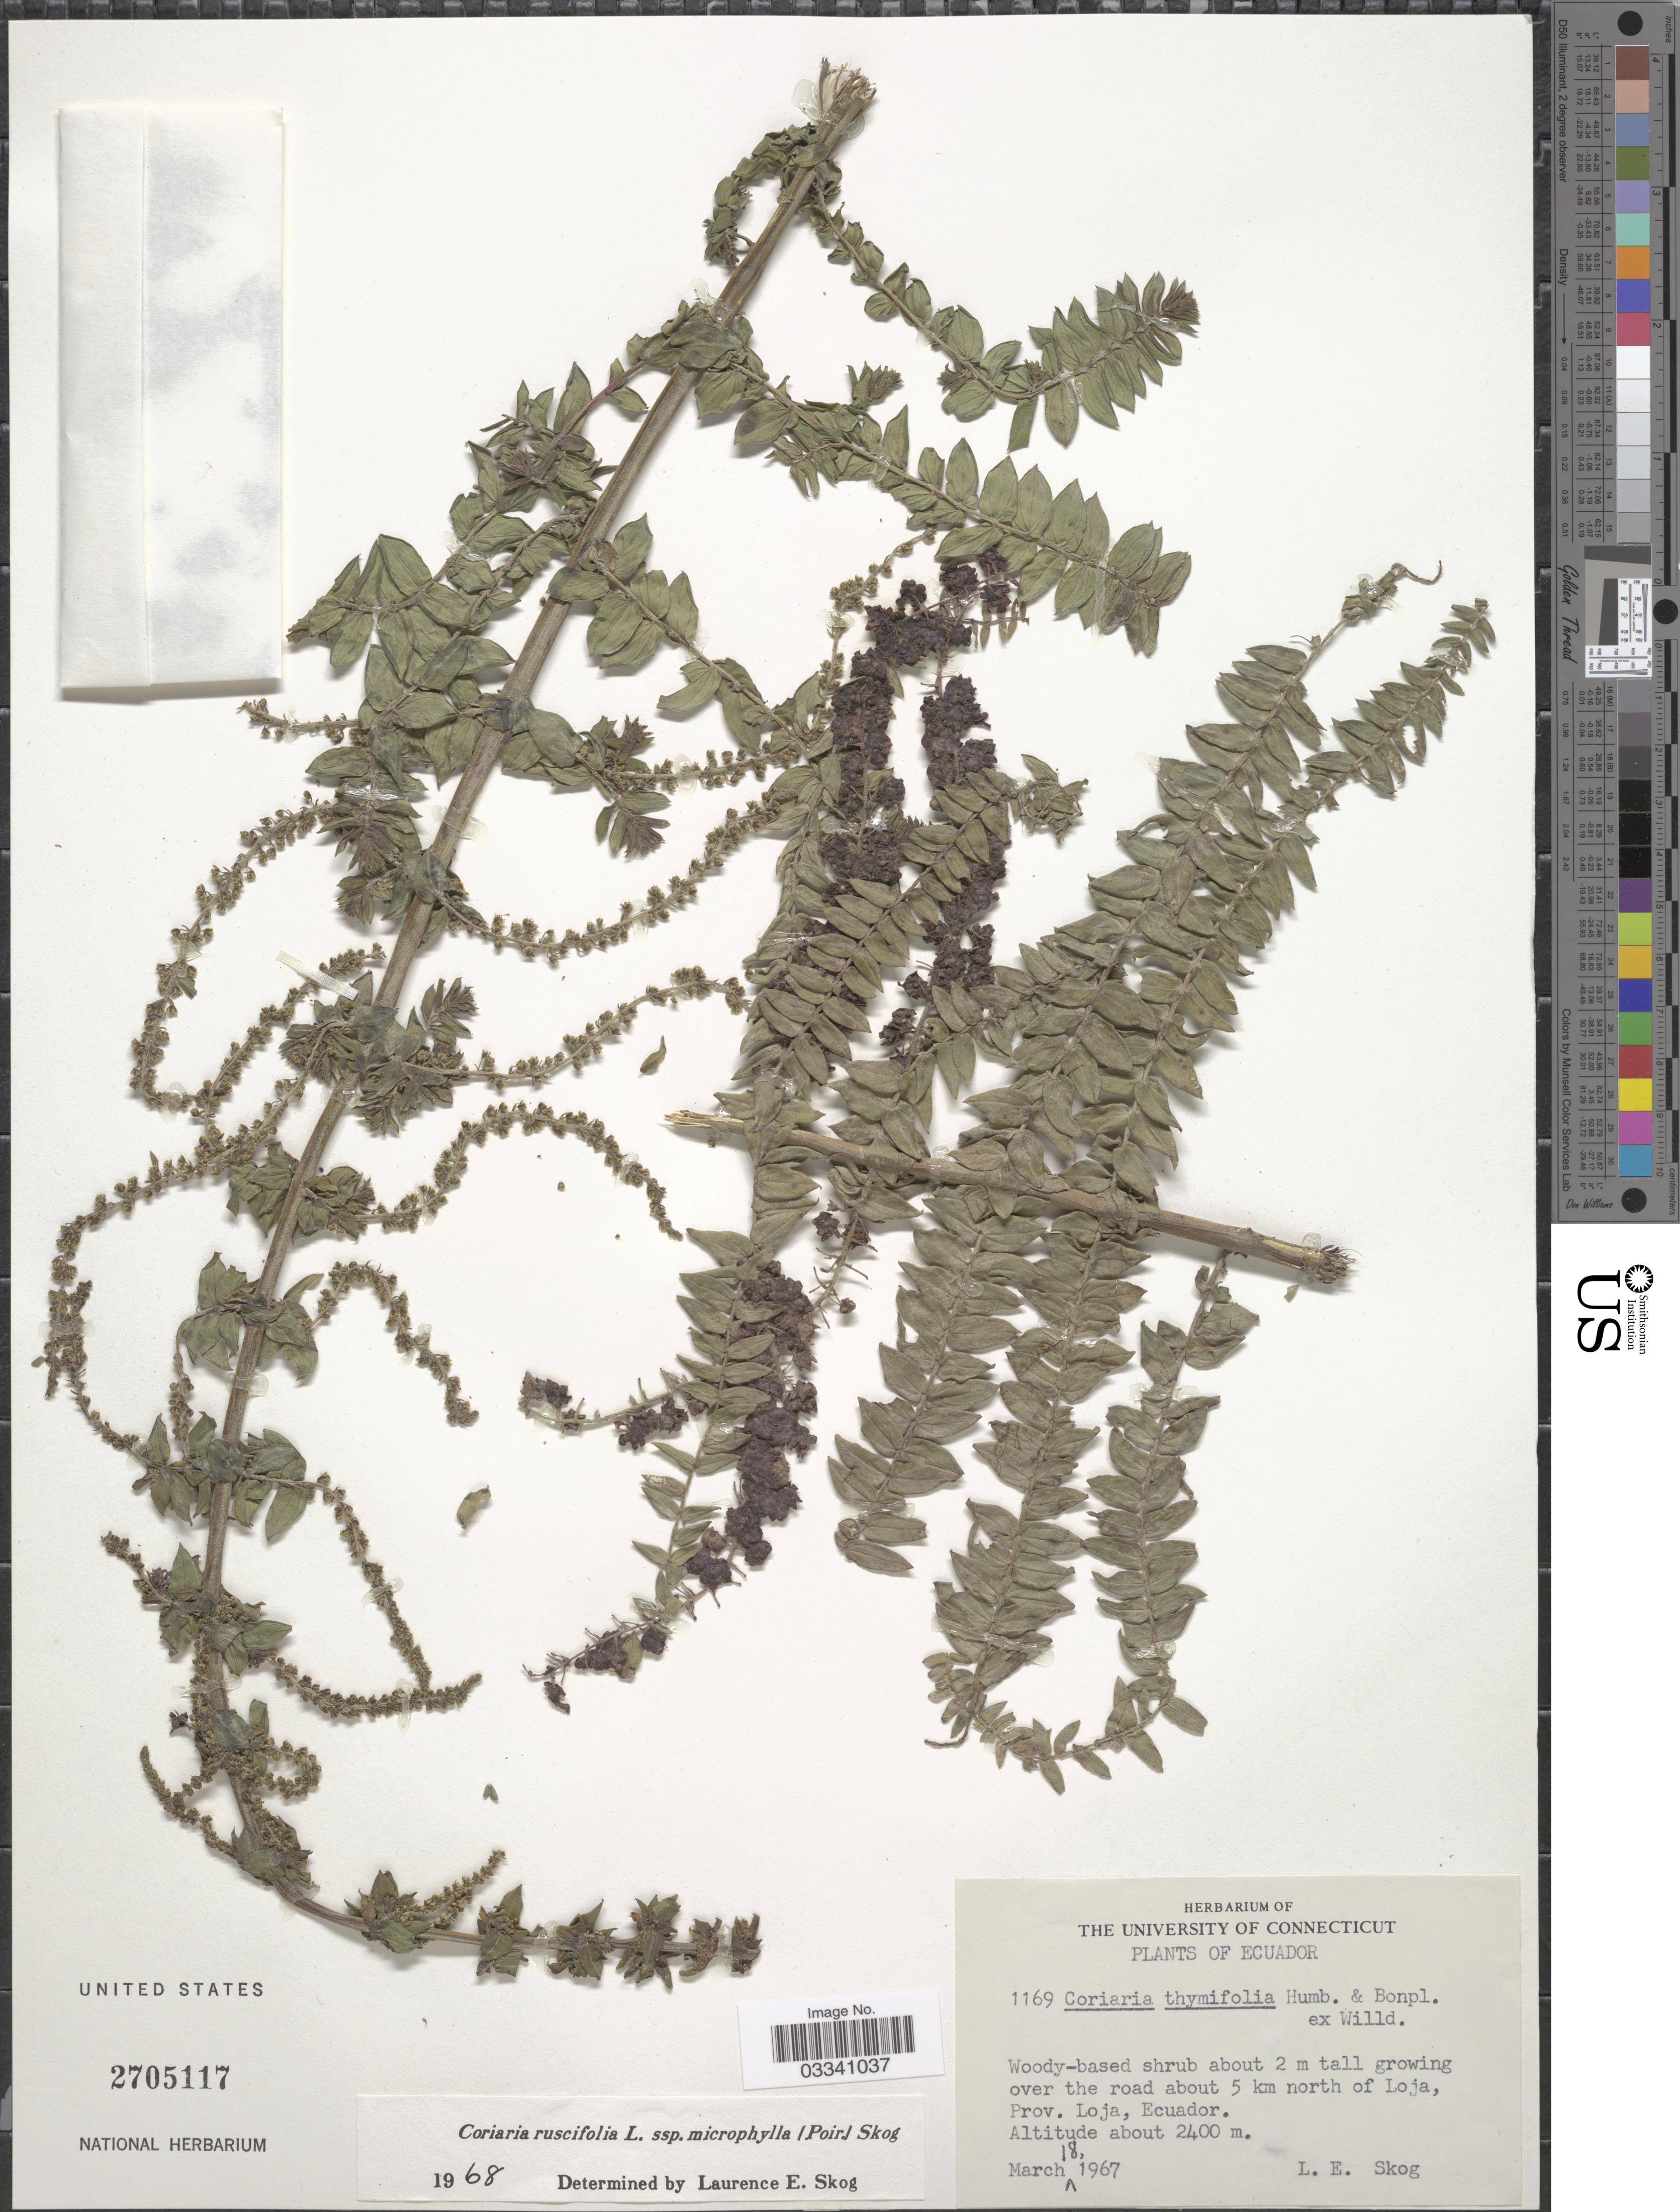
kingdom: Plantae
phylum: Tracheophyta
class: Magnoliopsida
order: Cucurbitales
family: Coriariaceae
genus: Coriaria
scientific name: Coriaria ruscifolia subsp. microphylla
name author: (Poir.) L.E. Skog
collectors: L. E. Skog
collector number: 1169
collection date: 1967-03-18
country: Ecuador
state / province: Loja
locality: Growing over the road about 5 km north of Loja.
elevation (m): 2400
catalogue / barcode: US 2705117